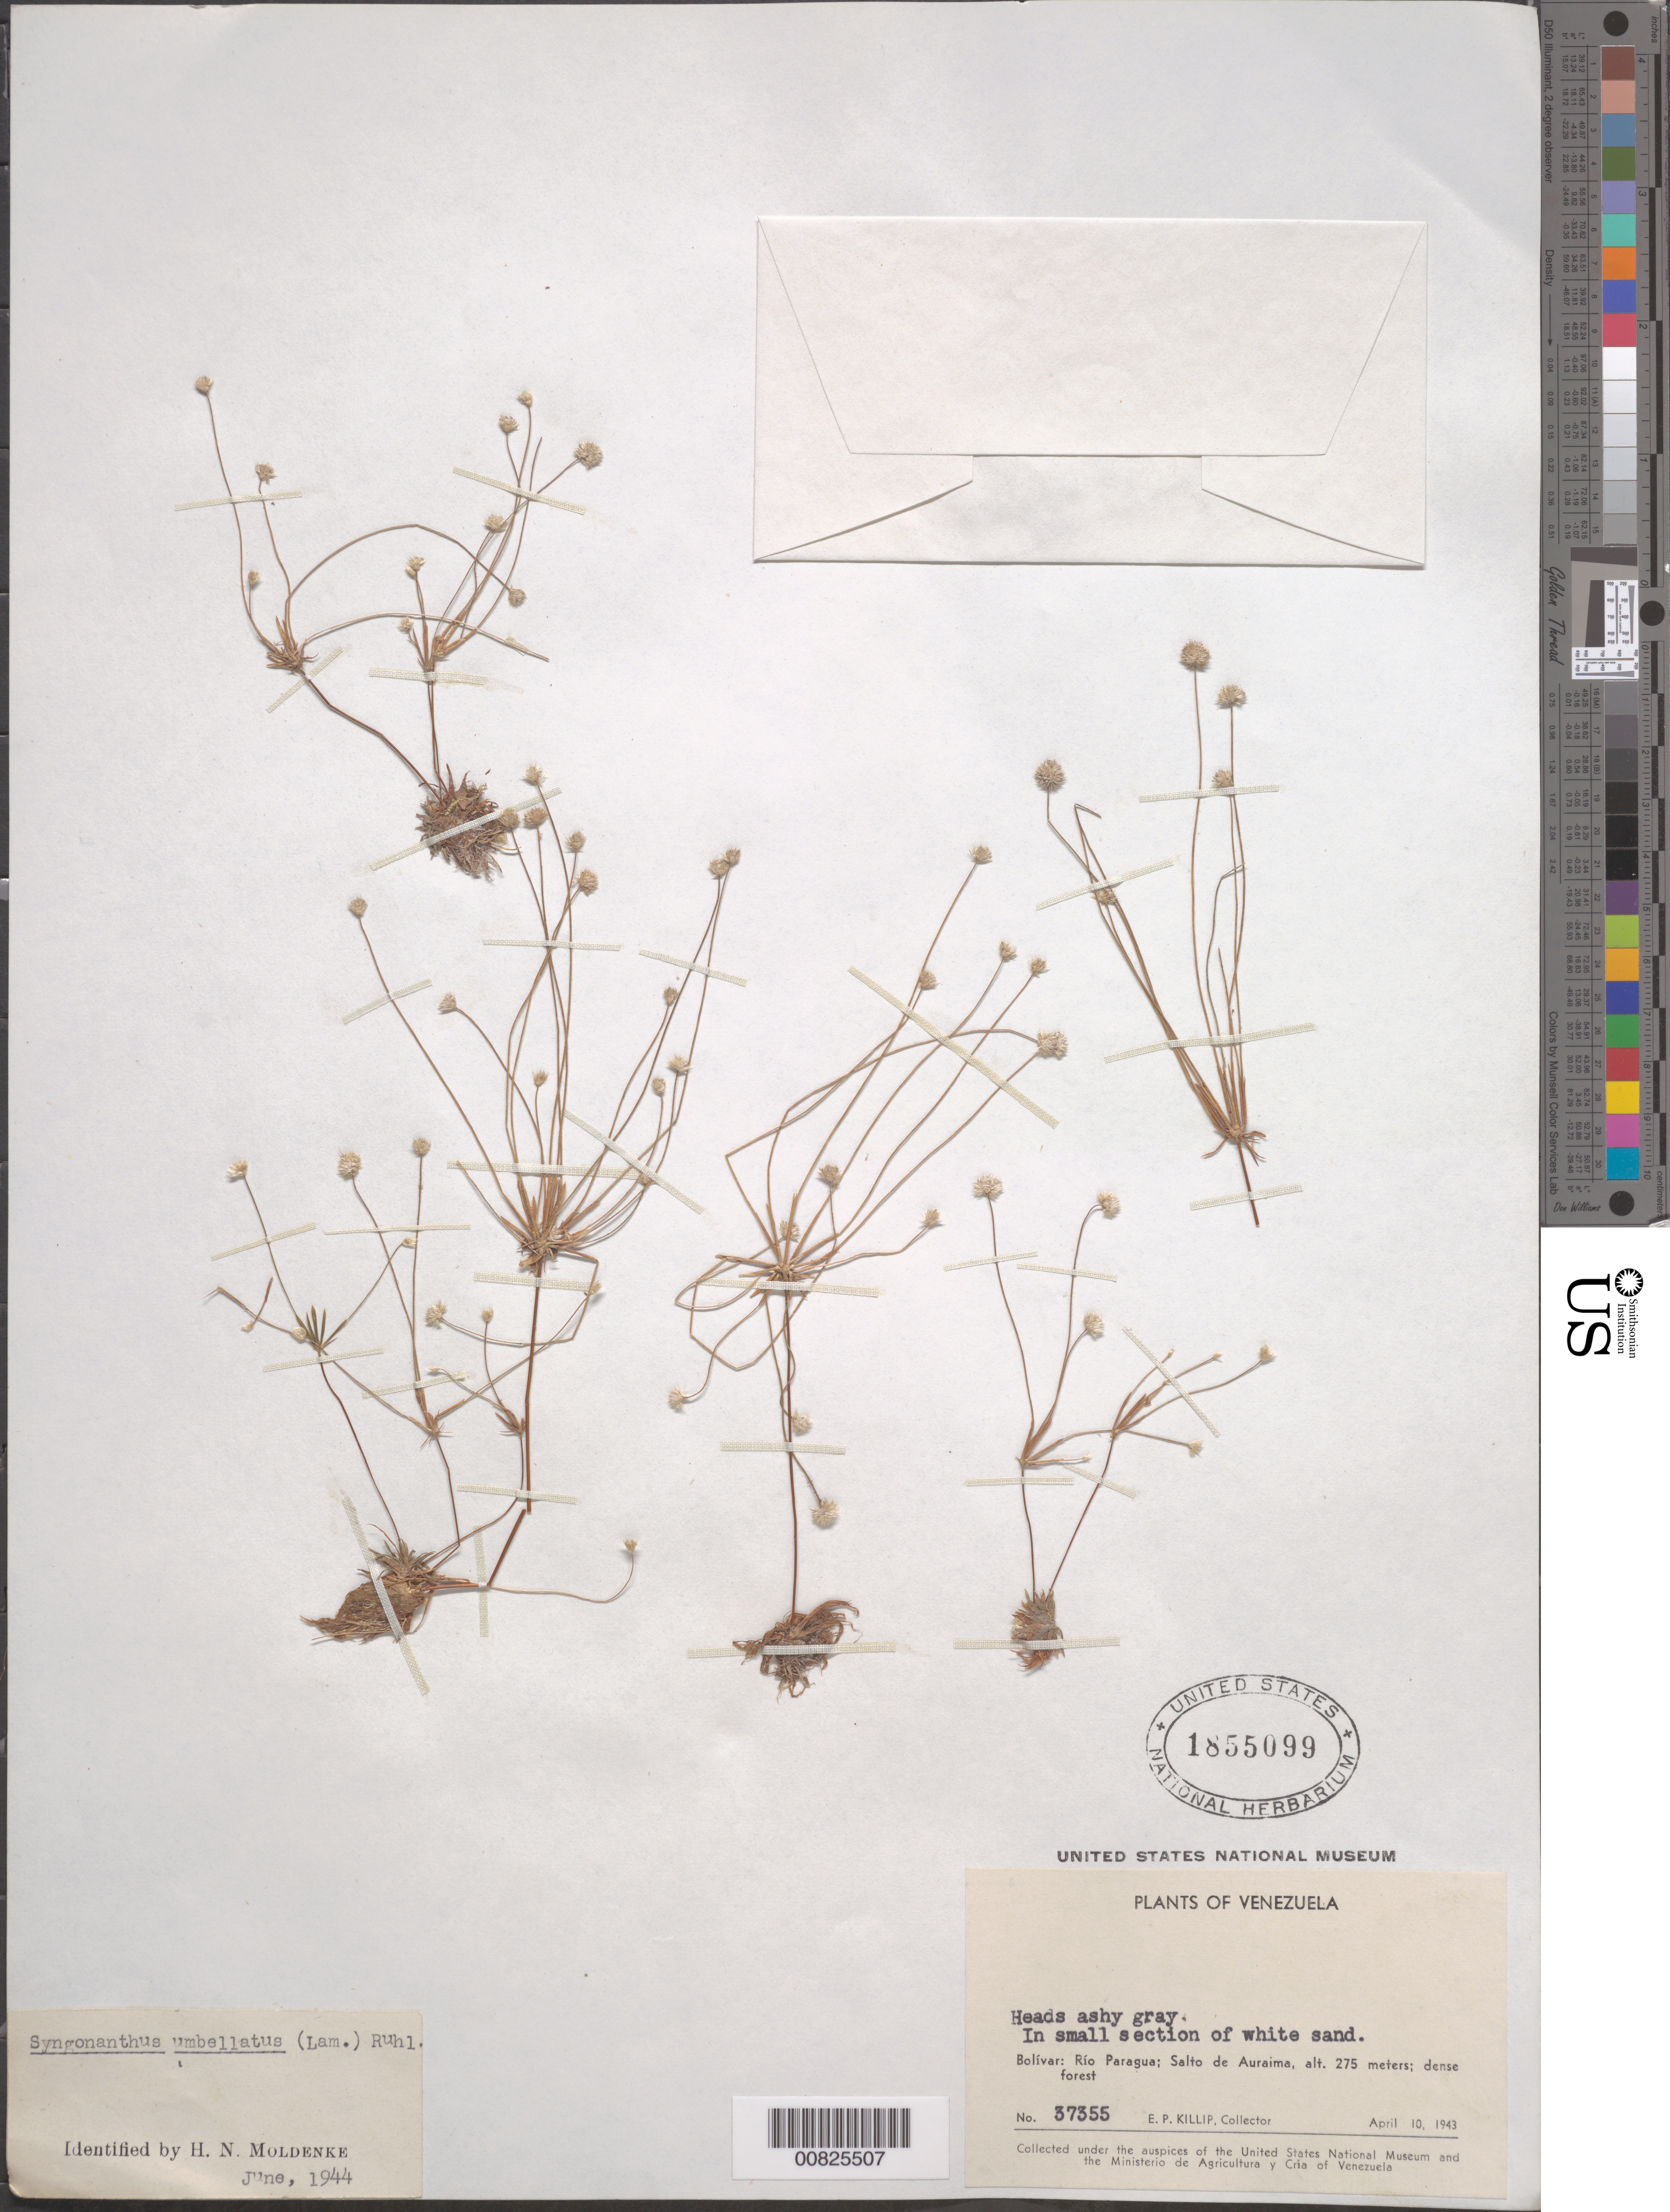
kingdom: Plantae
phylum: Tracheophyta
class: Liliopsida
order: Poales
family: Eriocaulaceae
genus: Syngonanthus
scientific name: Syngonanthus umbellatus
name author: (Lam.) Ruhland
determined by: Moldenke, H. N.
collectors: E. P. Killip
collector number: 37355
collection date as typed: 10-Apr-43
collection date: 1943-04-10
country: Venezuela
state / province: Bolívar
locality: Salto de Auraima, Río Paragua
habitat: Dense forest; in small section of white sand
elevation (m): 275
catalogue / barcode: US 1855099